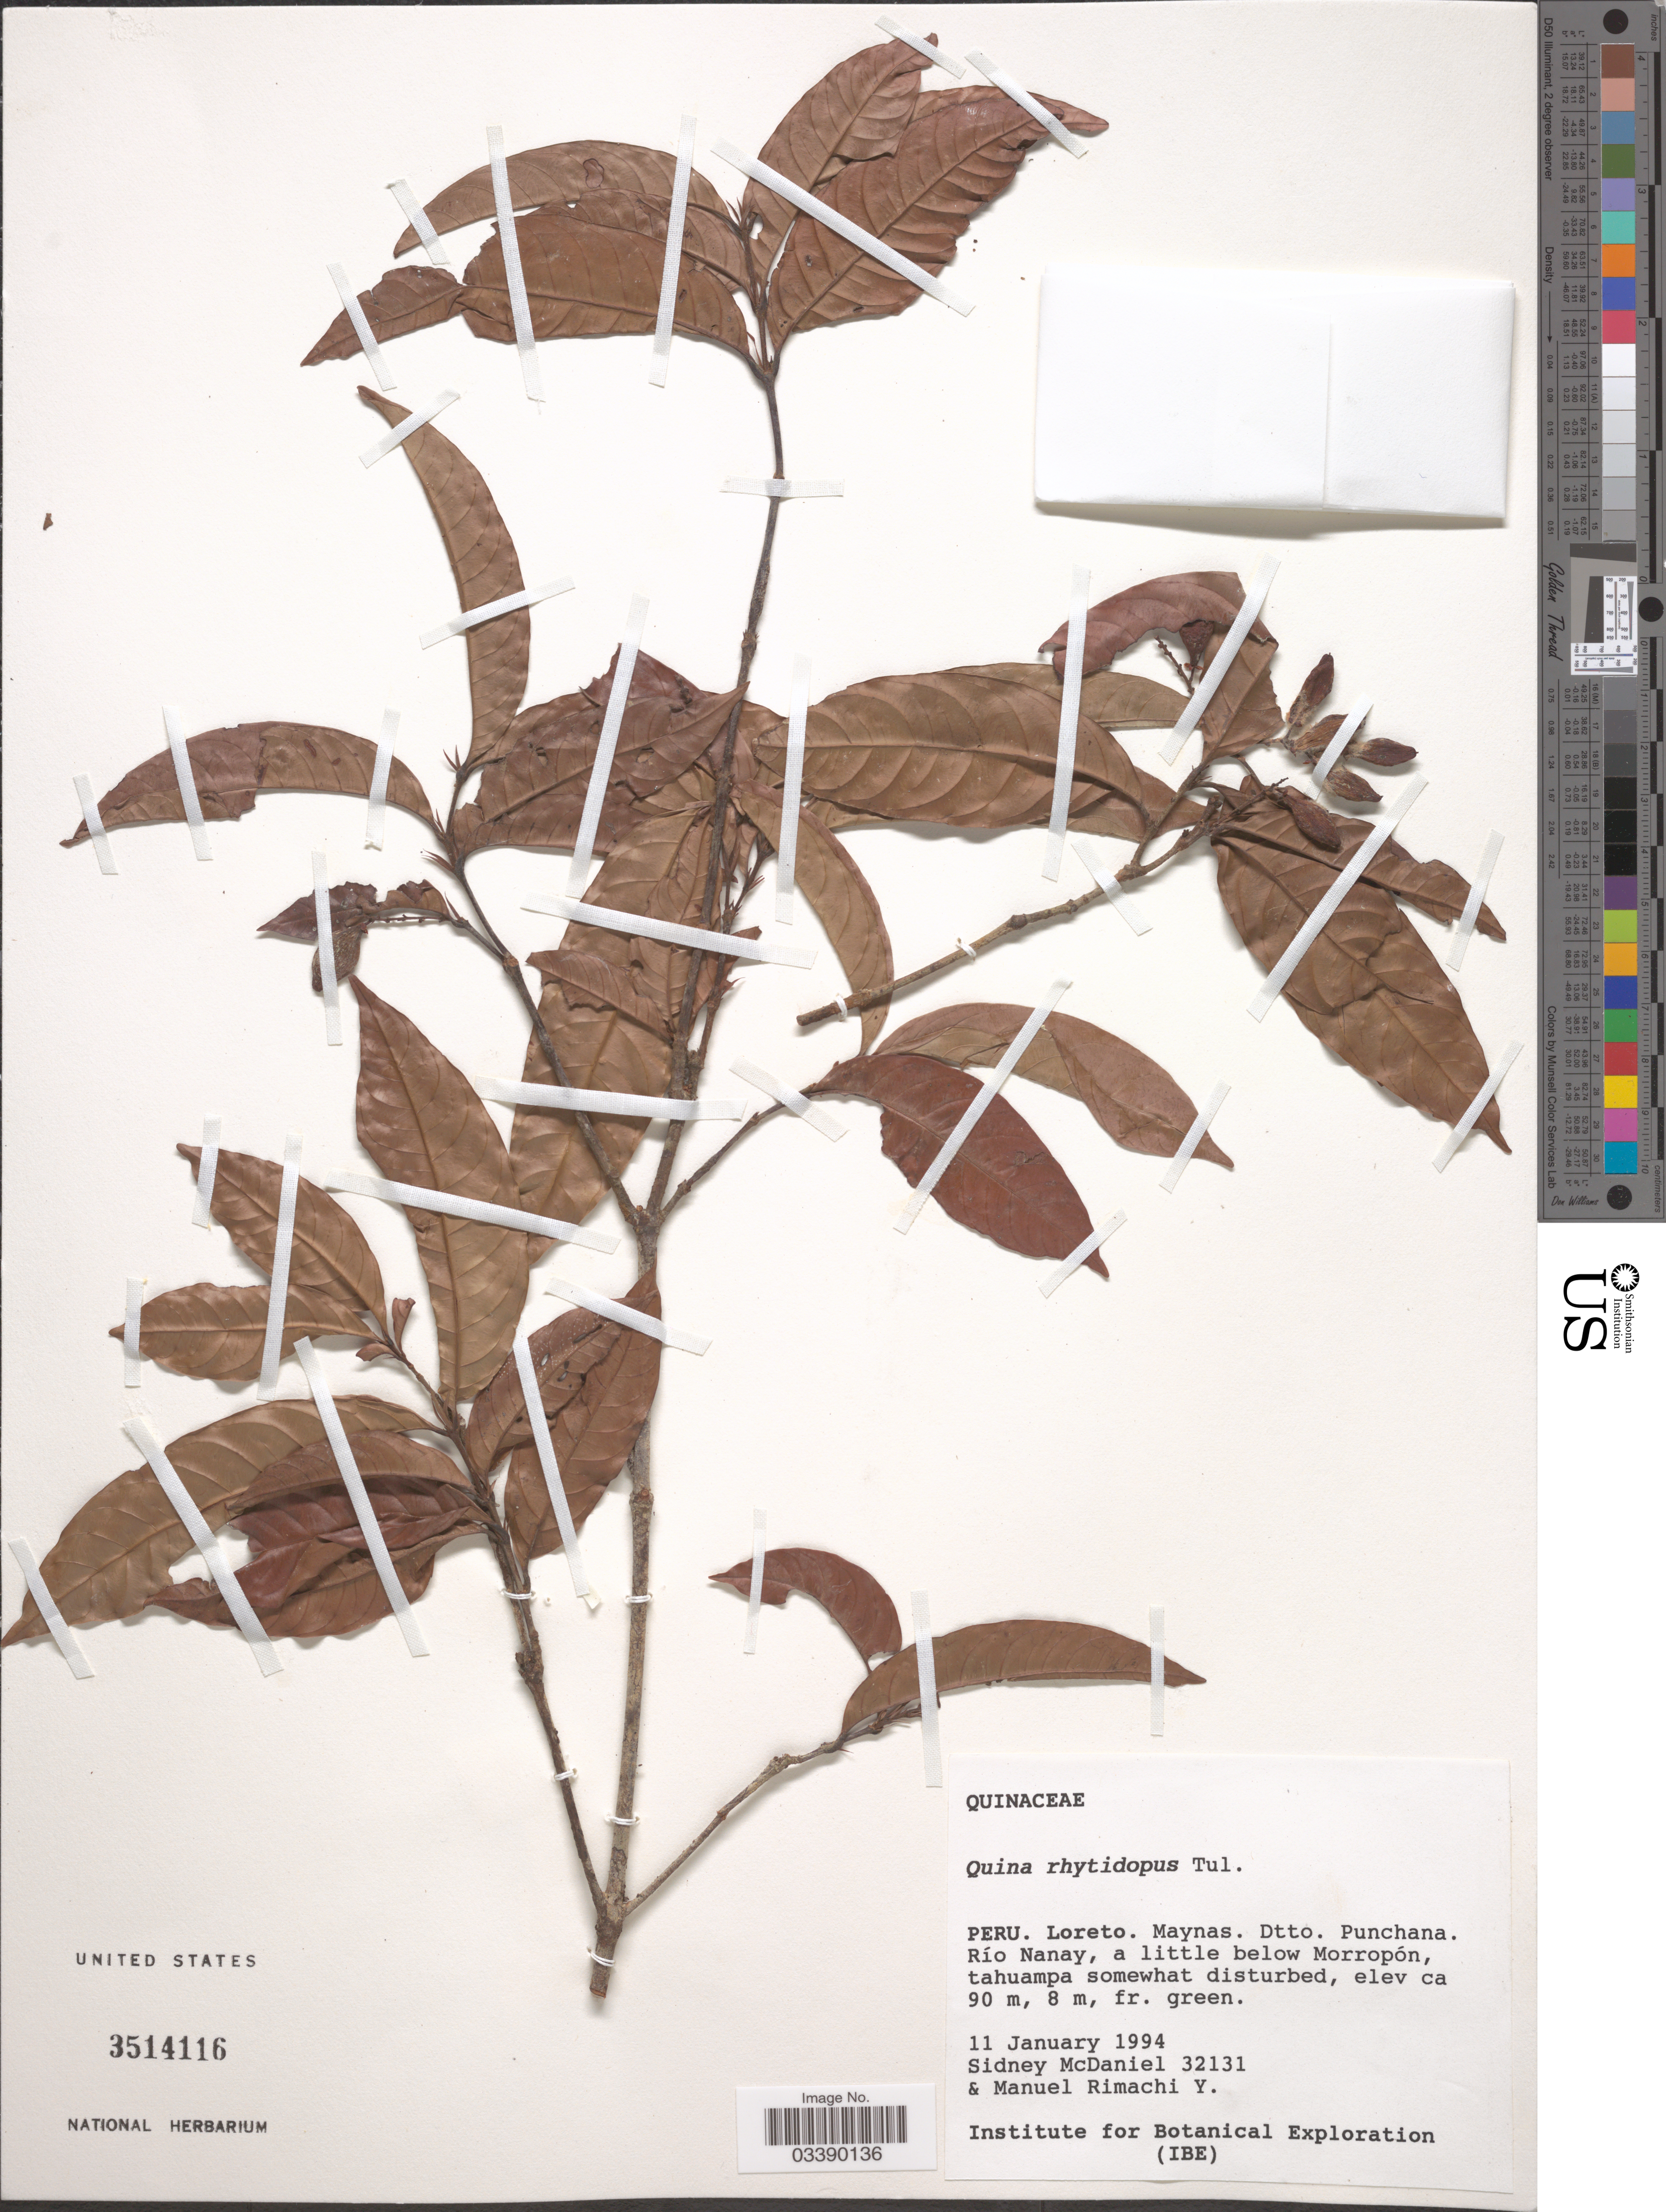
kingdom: Plantae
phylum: Tracheophyta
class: Magnoliopsida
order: Malpighiales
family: Quiinaceae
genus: Quiina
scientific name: Quiina rhytidopus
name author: Tul.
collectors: S. McDaniel & M. Rimachi Y.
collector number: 32131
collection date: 1994-01-11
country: Peru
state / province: Loreto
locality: Maynas. Dtto. Punchana. Río Nanay, a little below Morropón.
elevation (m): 90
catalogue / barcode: US 3514116